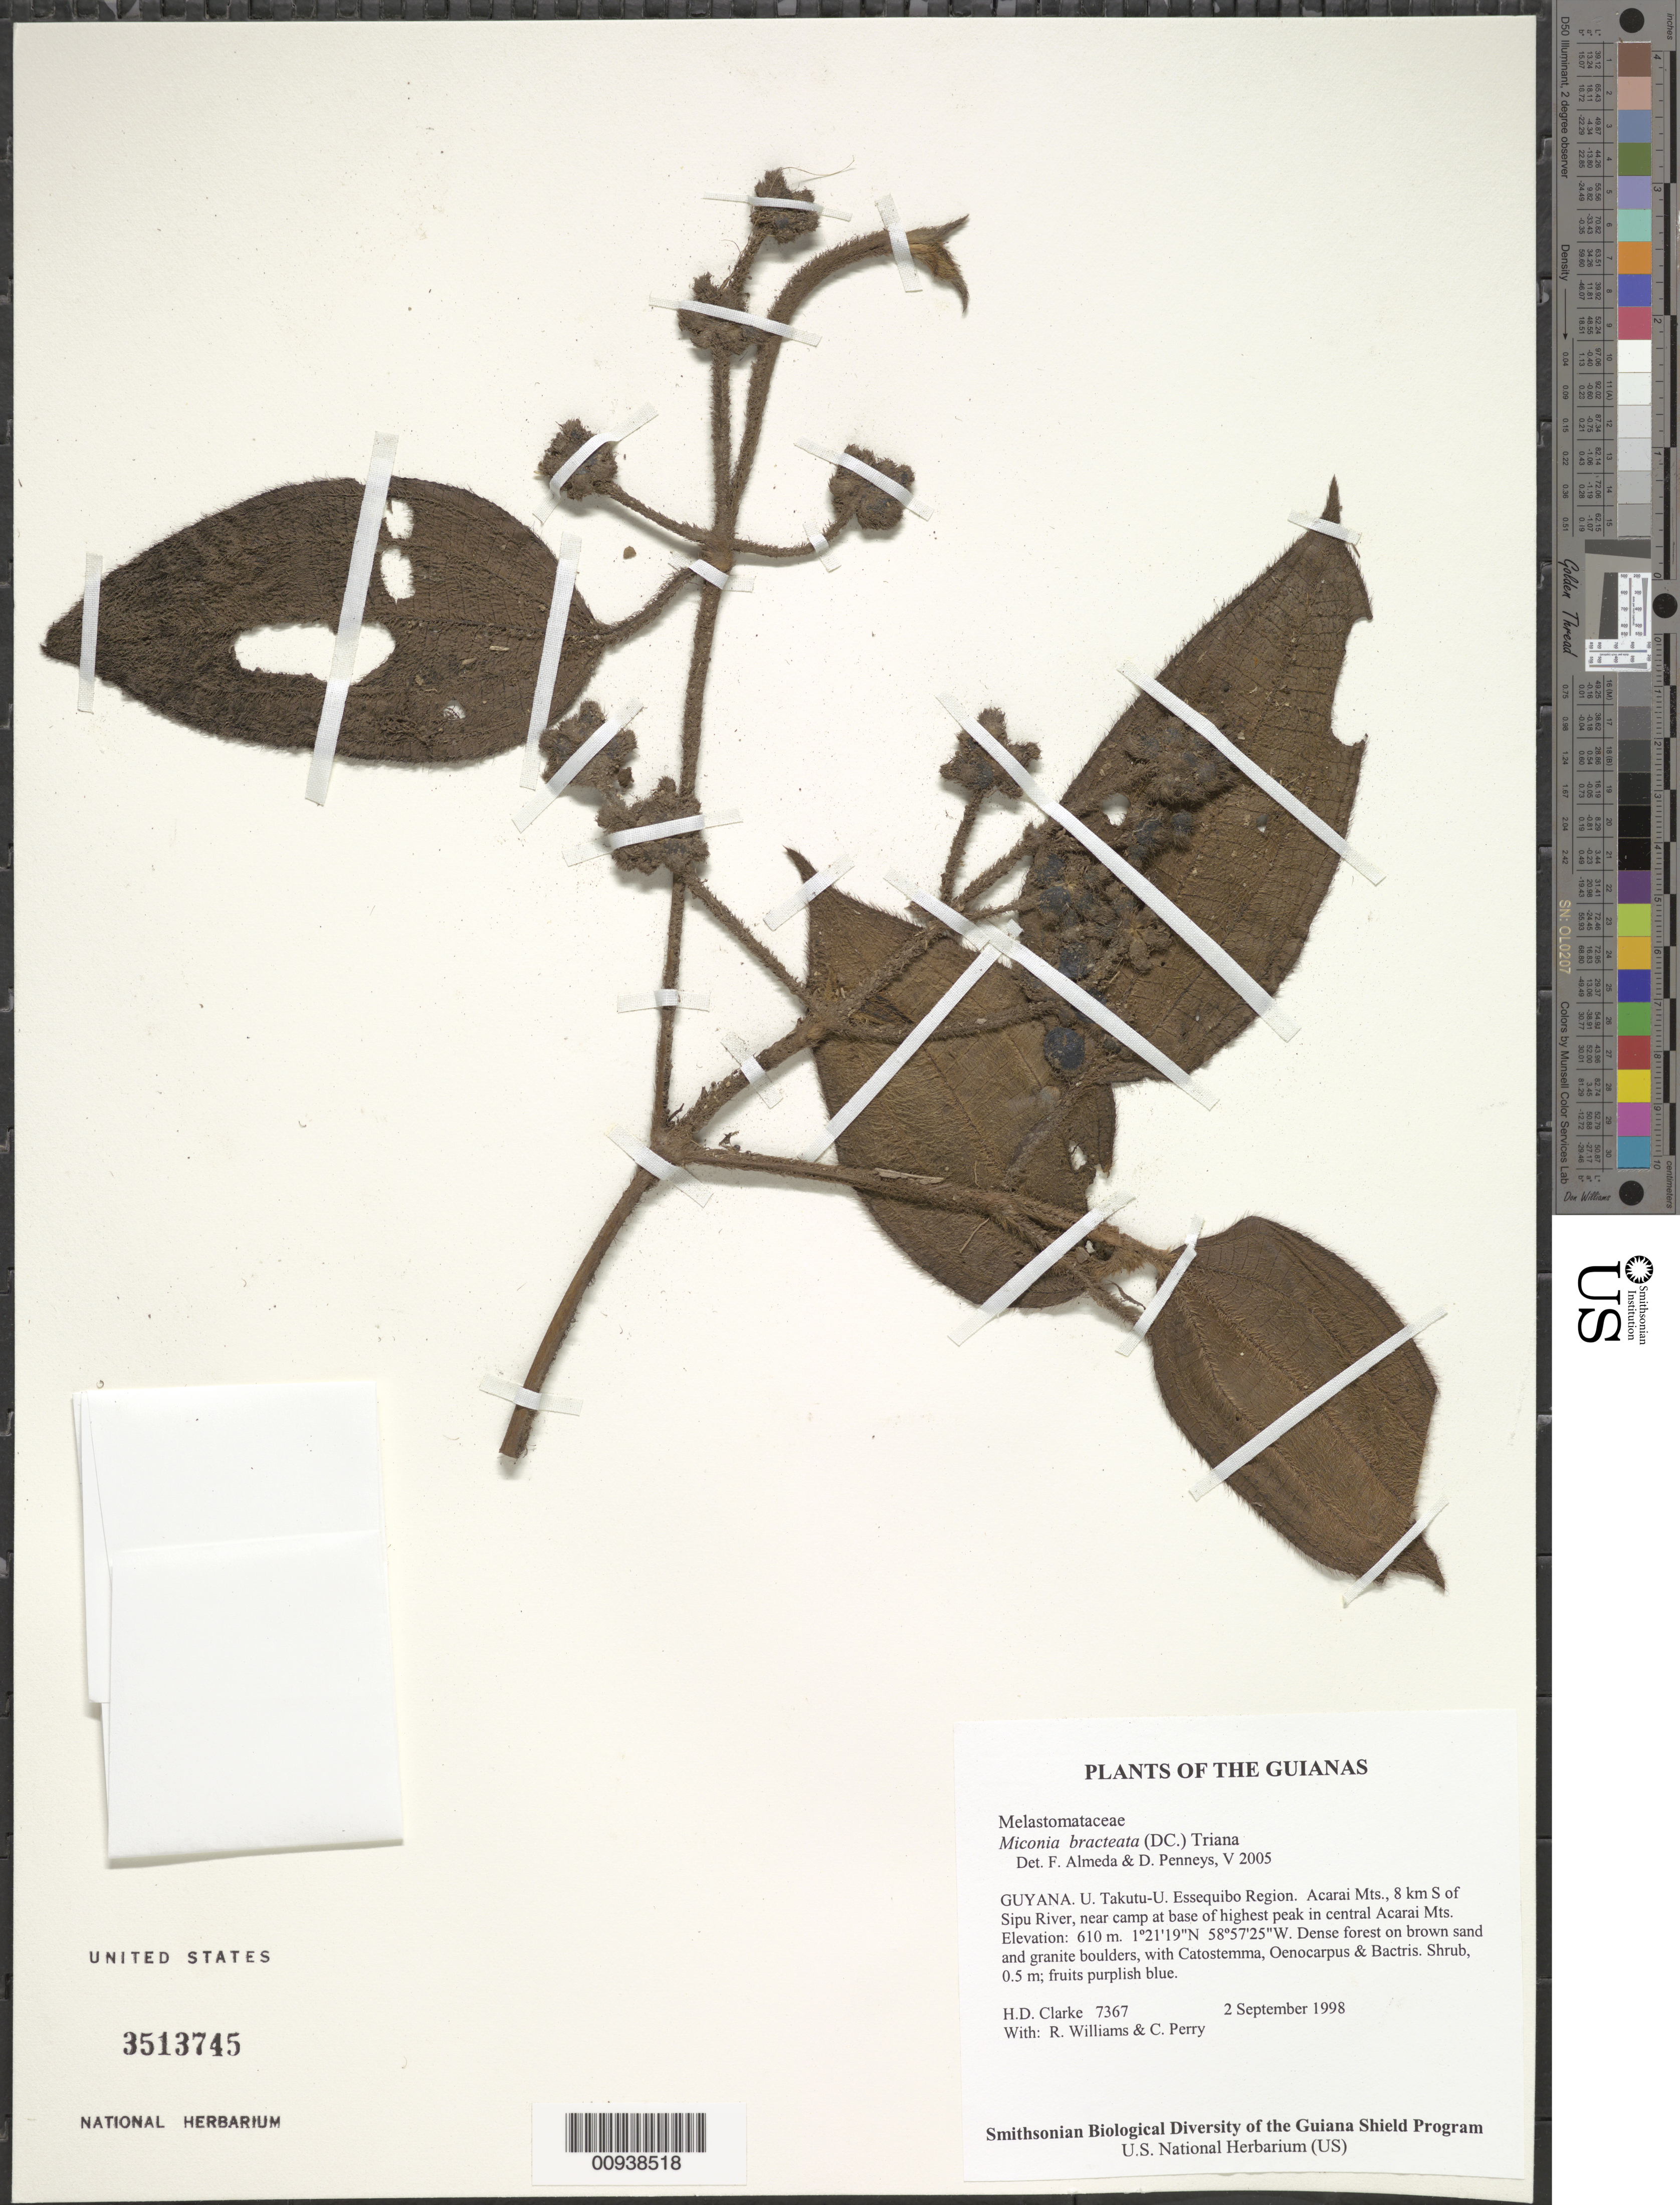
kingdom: Plantae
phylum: Tracheophyta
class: Magnoliopsida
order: Myrtales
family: Melastomataceae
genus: Miconia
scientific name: Miconia bracteata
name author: (DC.) Triana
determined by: Almeda, F.; Penneys, D. S.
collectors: H. D. Clarke, R. Williams & C. Perry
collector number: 7367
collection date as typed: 2 September 1998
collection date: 1998-09-02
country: Guyana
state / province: U. Takutu-U. Essequibo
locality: Acarai Mts., 8 km S of Sipu River, near camp at base of highest peak in central Acarai Mts.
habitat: Dense forest on brown sand and granite boulders, with Catostemma, Oenocarpus & Bactris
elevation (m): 610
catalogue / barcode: US 3513745